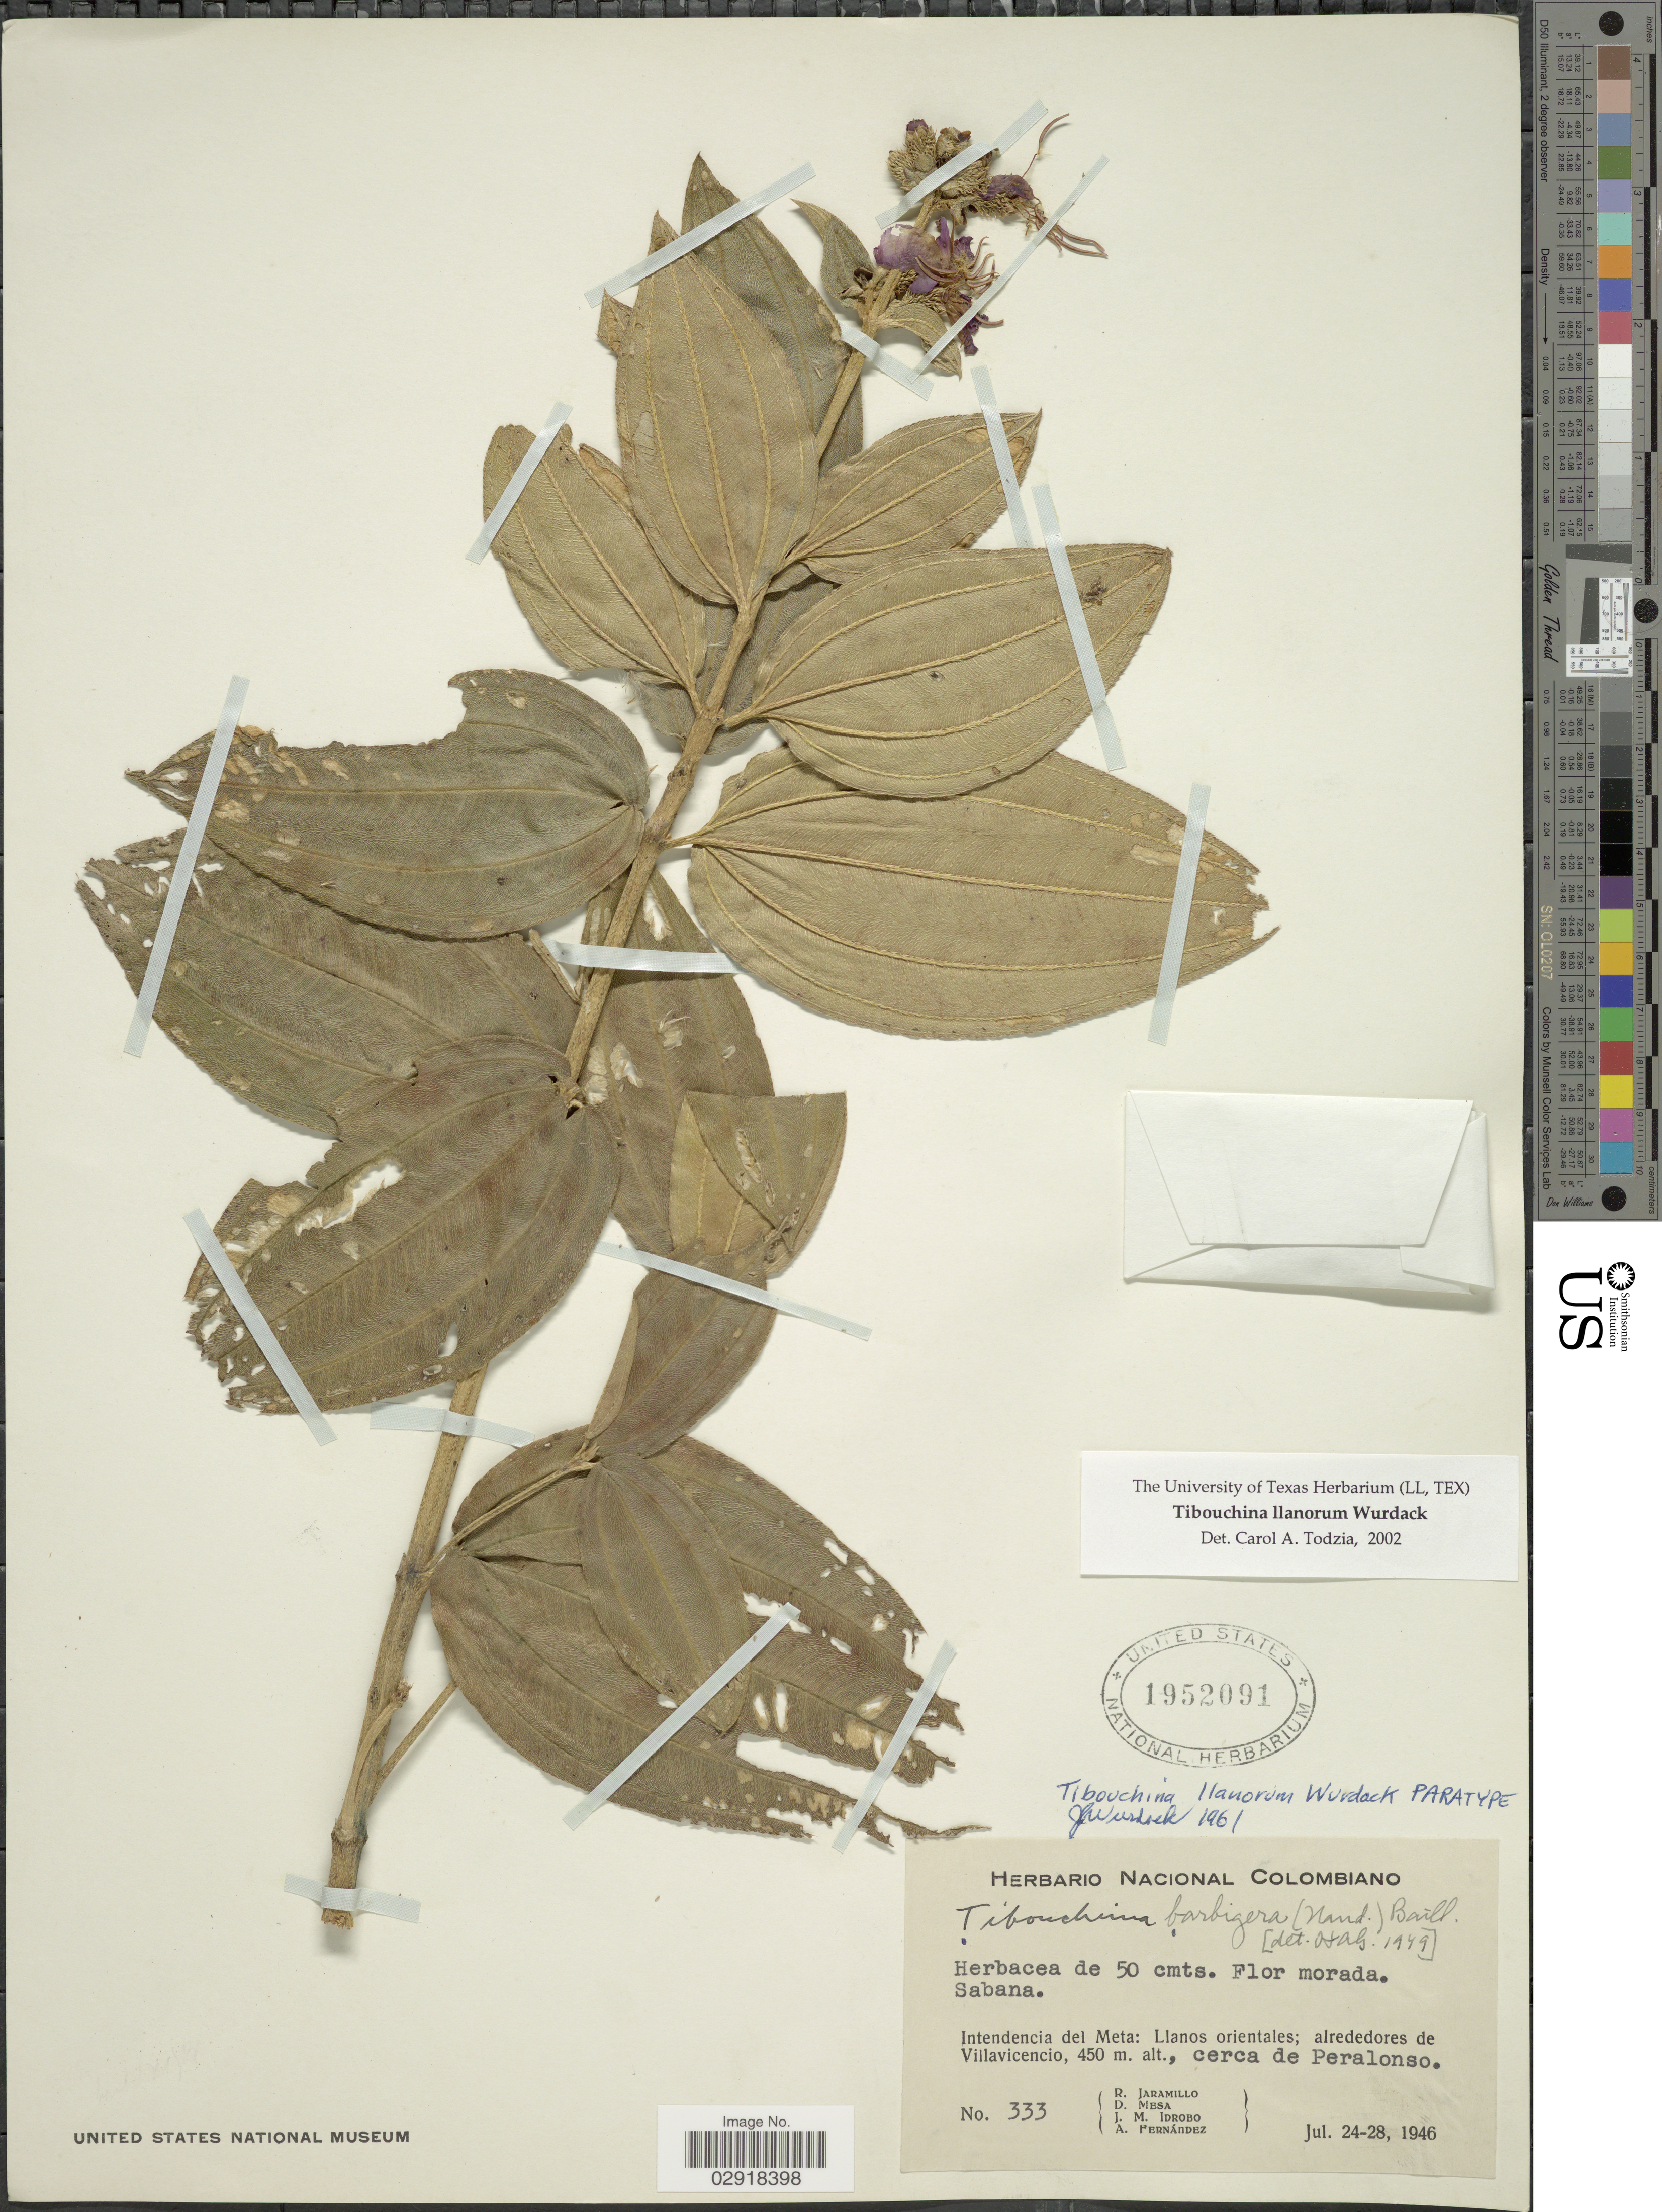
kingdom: Plantae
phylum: Tracheophyta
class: Magnoliopsida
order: Myrtales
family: Melastomataceae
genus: Tibouchina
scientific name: Tibouchina llanorum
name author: Wurdack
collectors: R. Jaramillo, D. Mesa, J. M. Idrobo & A. Fernández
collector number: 333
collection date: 1946-07-24/1946-07-28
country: Colombia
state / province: Meta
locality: Intendencia del Meta, Llanos orientales, alrededores de Villavicencio, cerca de Peralonso.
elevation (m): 450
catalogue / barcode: US 1952091